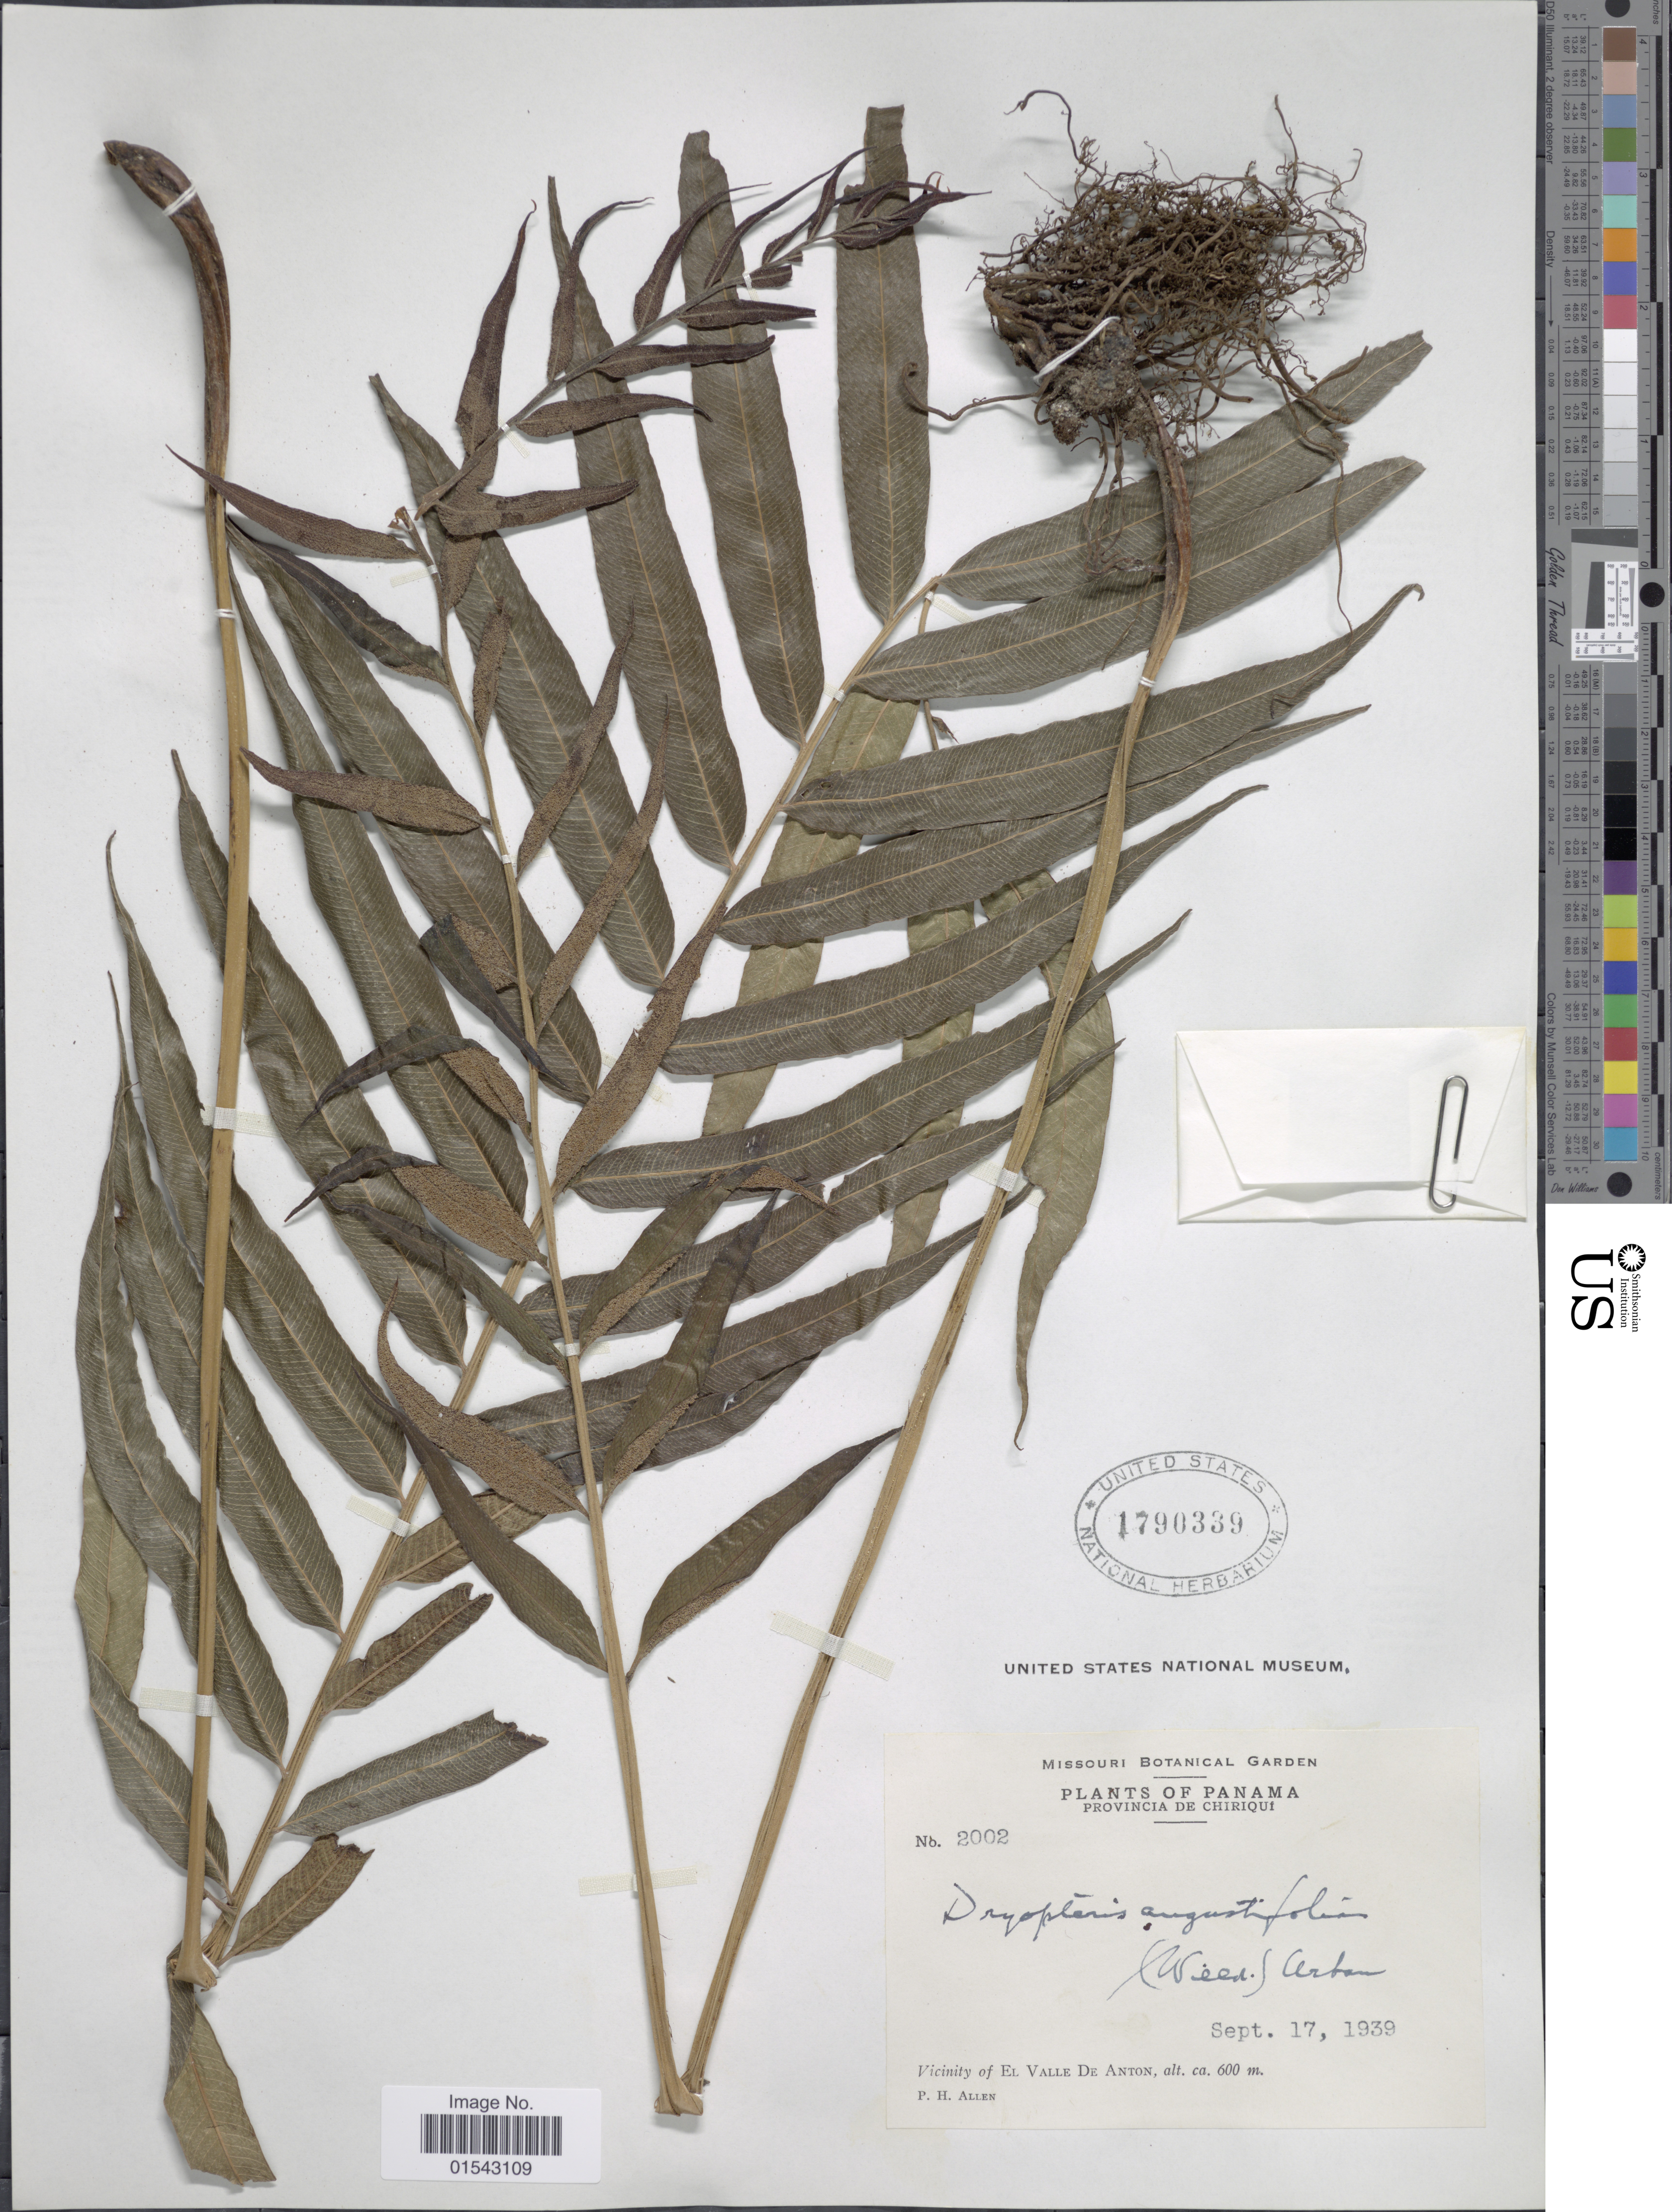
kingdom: Plantae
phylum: Tracheophyta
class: Polypodiopsida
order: Polypodiales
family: Thelypteridaceae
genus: Meniscium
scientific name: Meniscium angustifolium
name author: Willd.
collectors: P. H. Allen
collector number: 2002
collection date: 1939-09-17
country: Panama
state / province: Chiriqui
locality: Panama, Provincia de Chiriqui, vicinity of Et. Valle De Anton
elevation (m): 600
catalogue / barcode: US 1790339